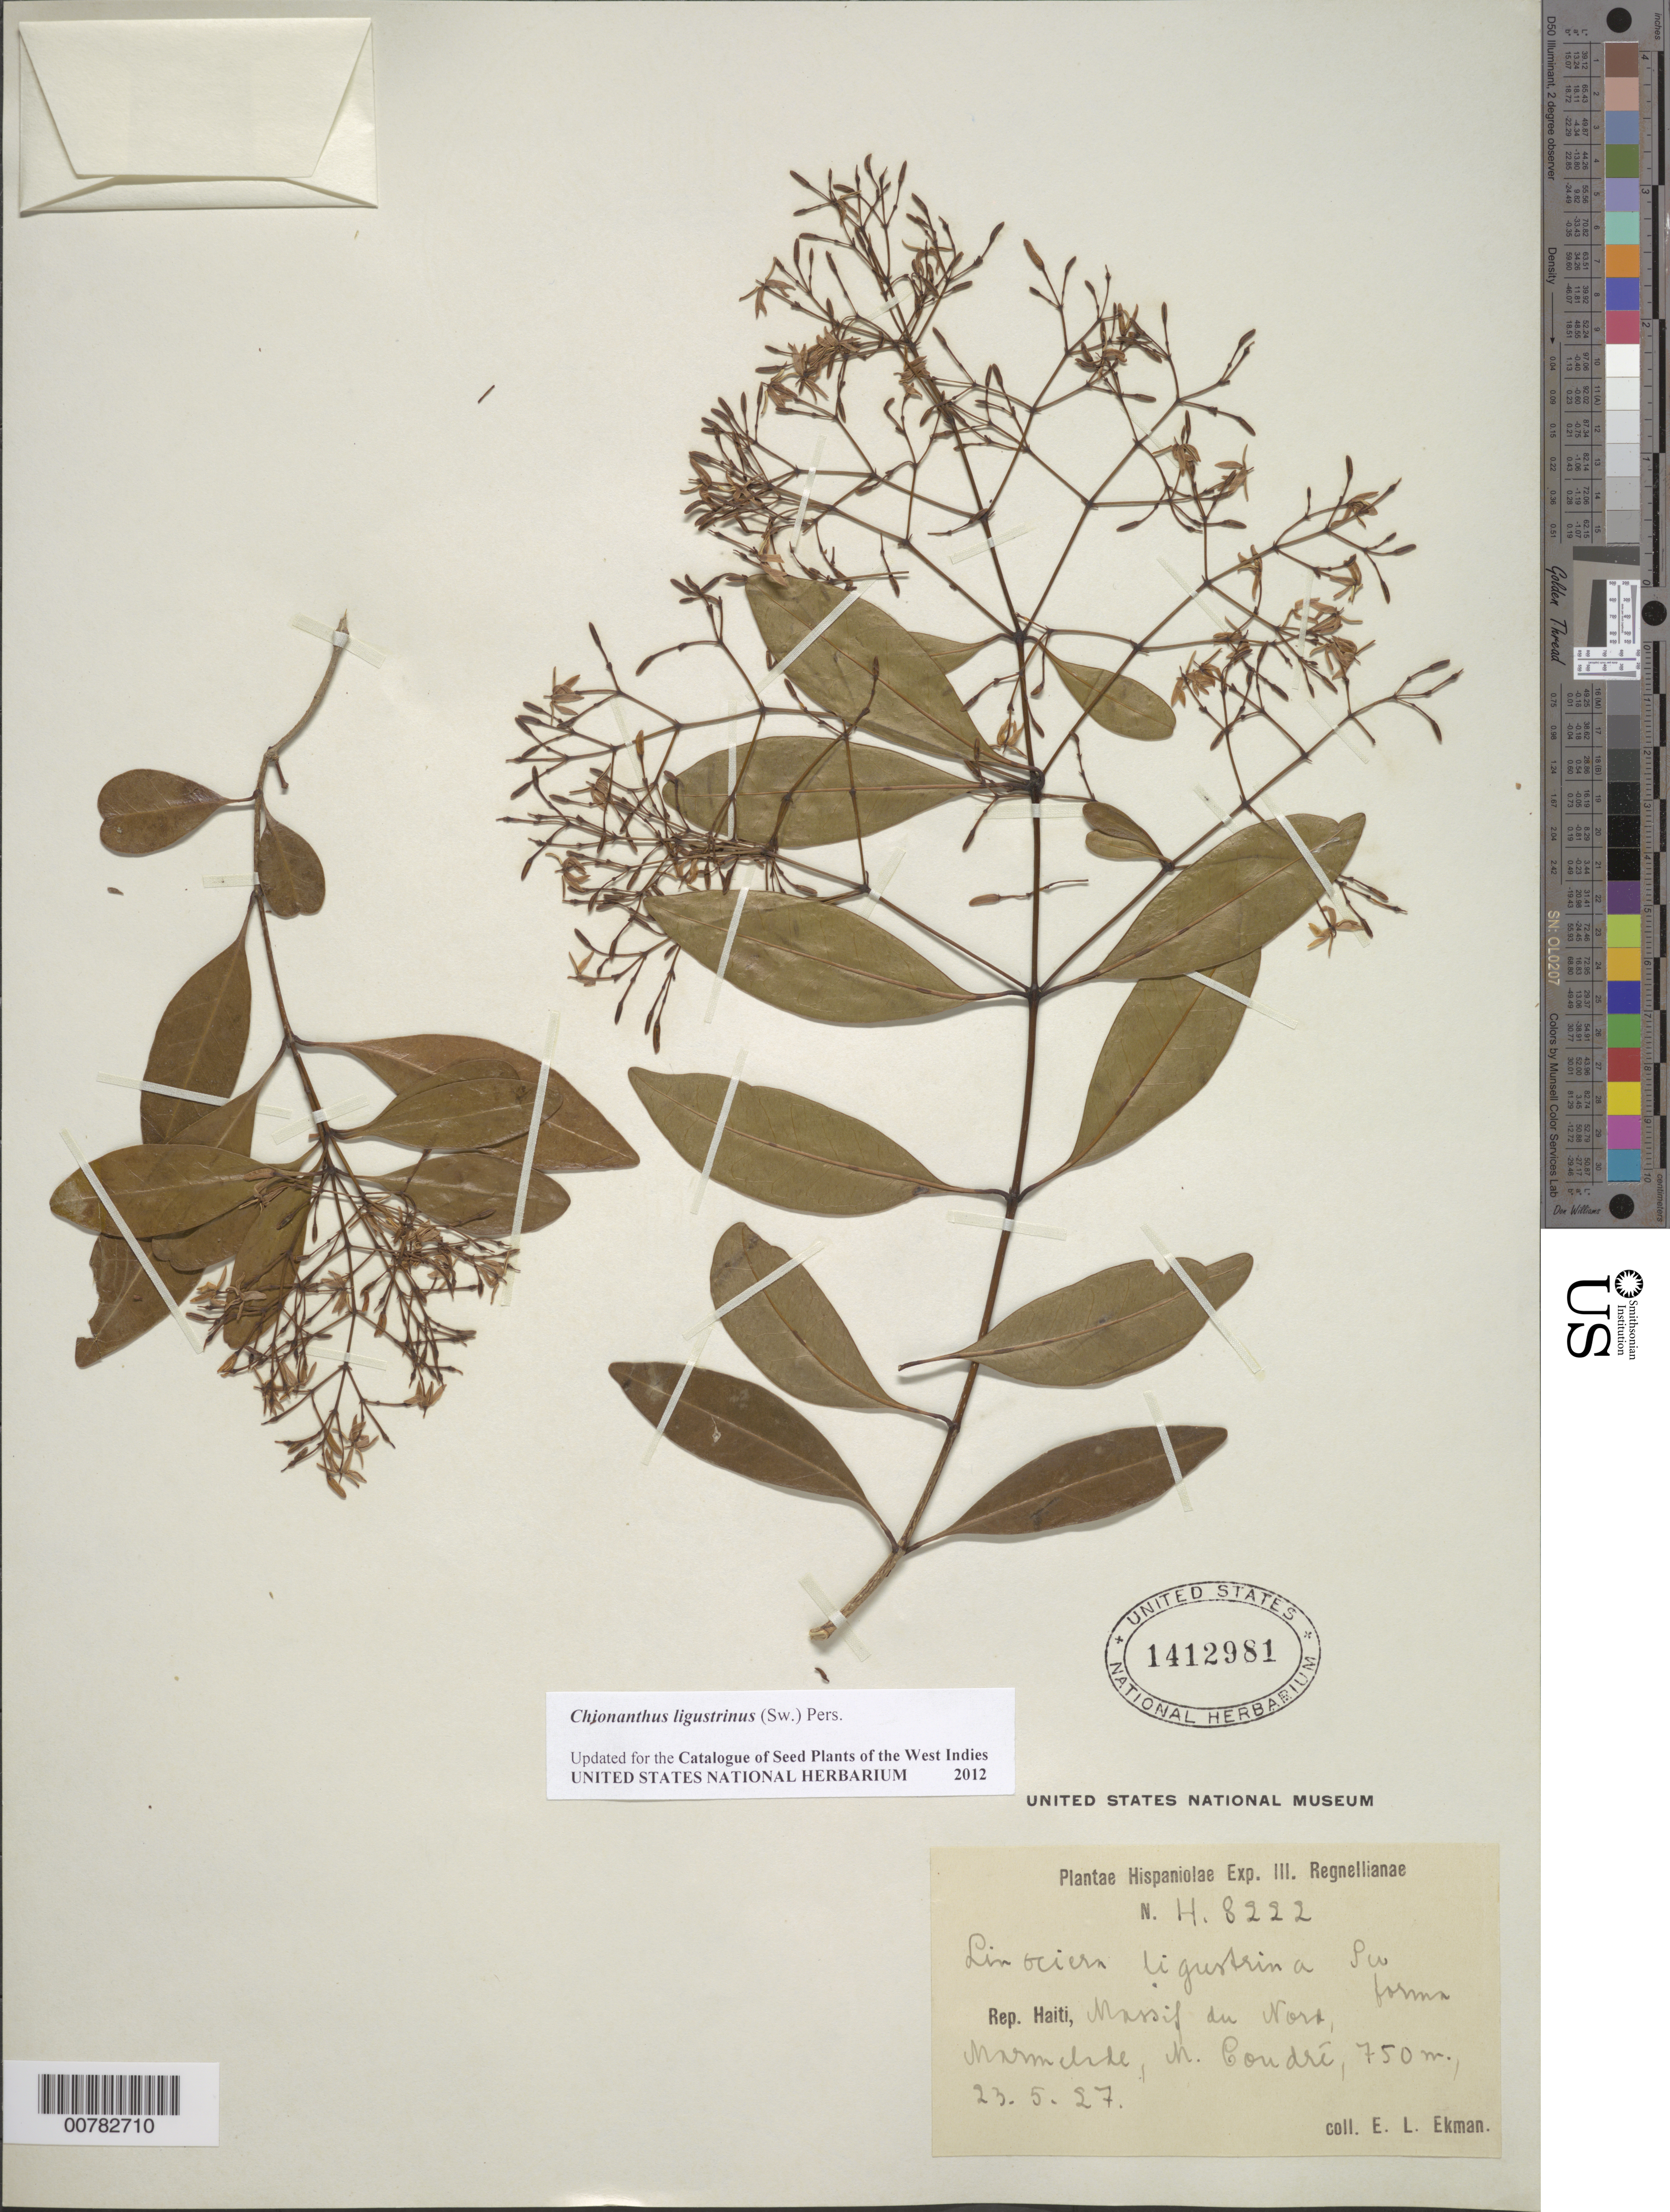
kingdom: Plantae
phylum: Tracheophyta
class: Magnoliopsida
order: Lamiales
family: Oleaceae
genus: Chionanthus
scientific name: Chionanthus ligustrinus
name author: (Sw.) Pers.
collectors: E. L. Ekman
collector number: H 8222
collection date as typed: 23 May 1927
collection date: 1927-05-23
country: Haiti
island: Hispaniola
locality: Massif du Nord, Marmelade, M. Coudré.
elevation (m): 750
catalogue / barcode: US 1412981